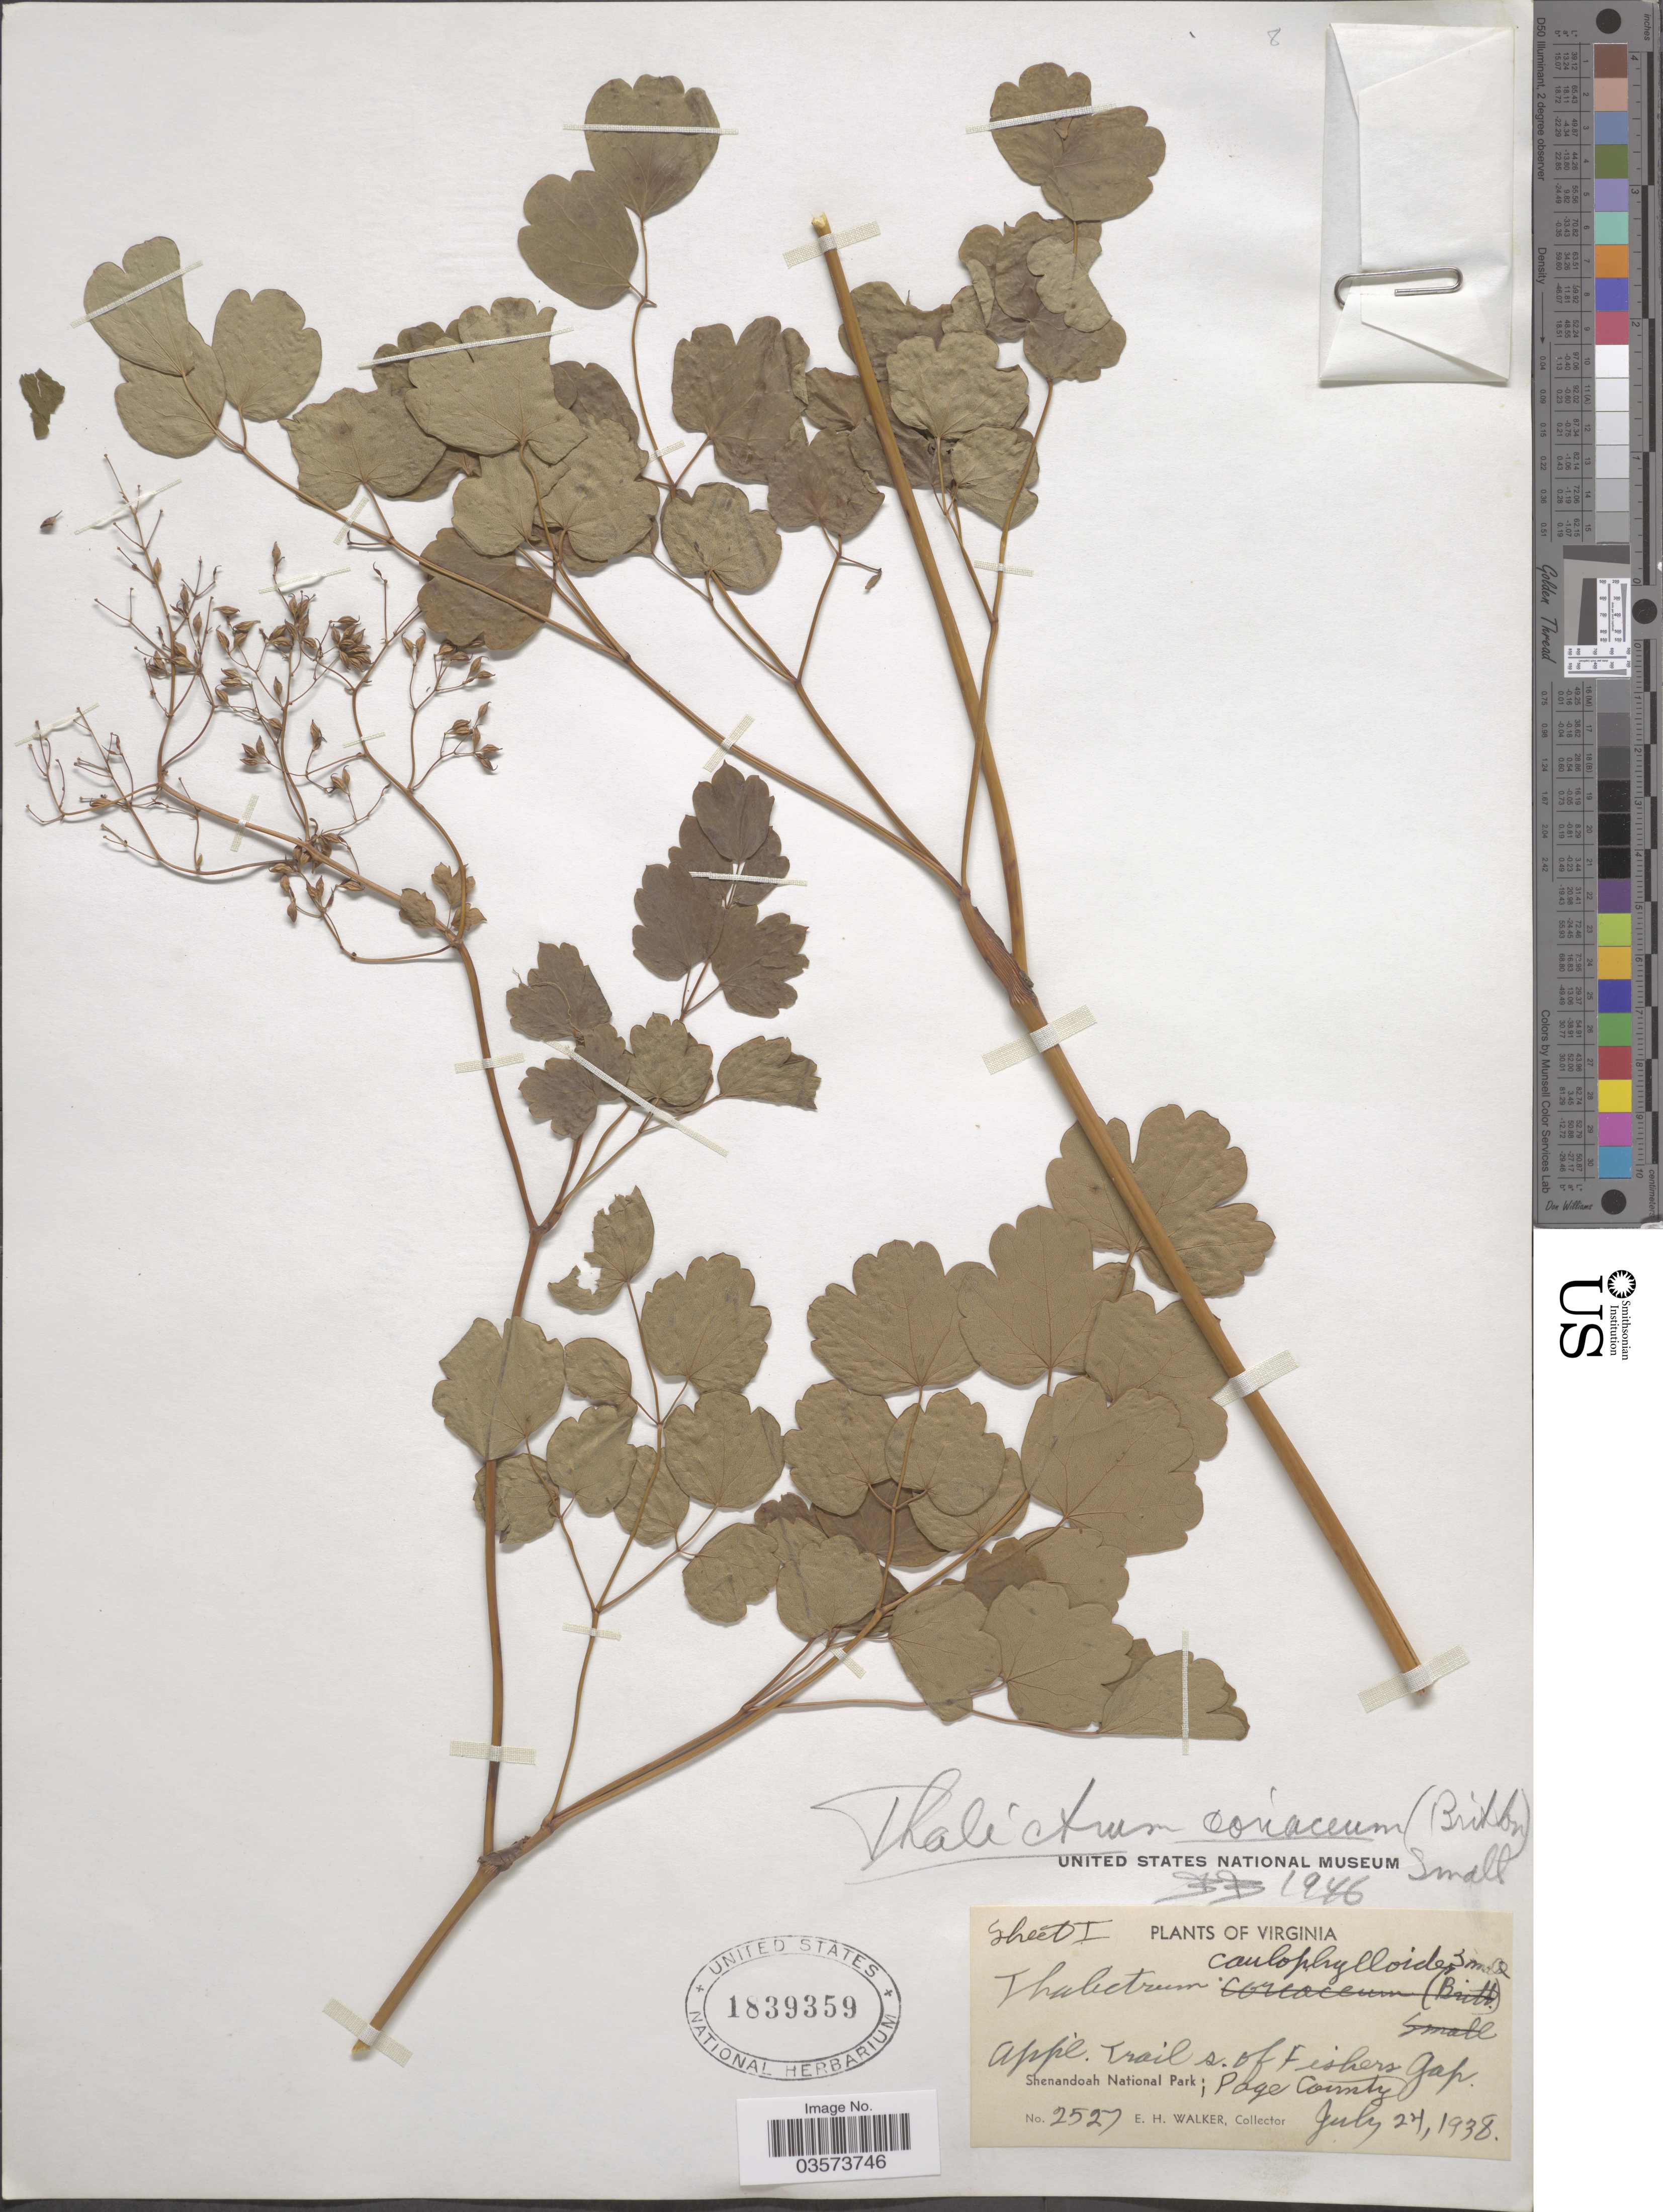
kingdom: Plantae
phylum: Tracheophyta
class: Magnoliopsida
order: Ranunculales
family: Ranunculaceae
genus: Thalictrum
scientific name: Thalictrum coriaceum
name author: (Britton) Small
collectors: E. H. Walker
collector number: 2527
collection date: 1938-07-24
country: United States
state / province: Virginia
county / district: Page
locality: Appalachian Trail S of Fishers Gap. Shenandoah National Park.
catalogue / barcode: US 1839359